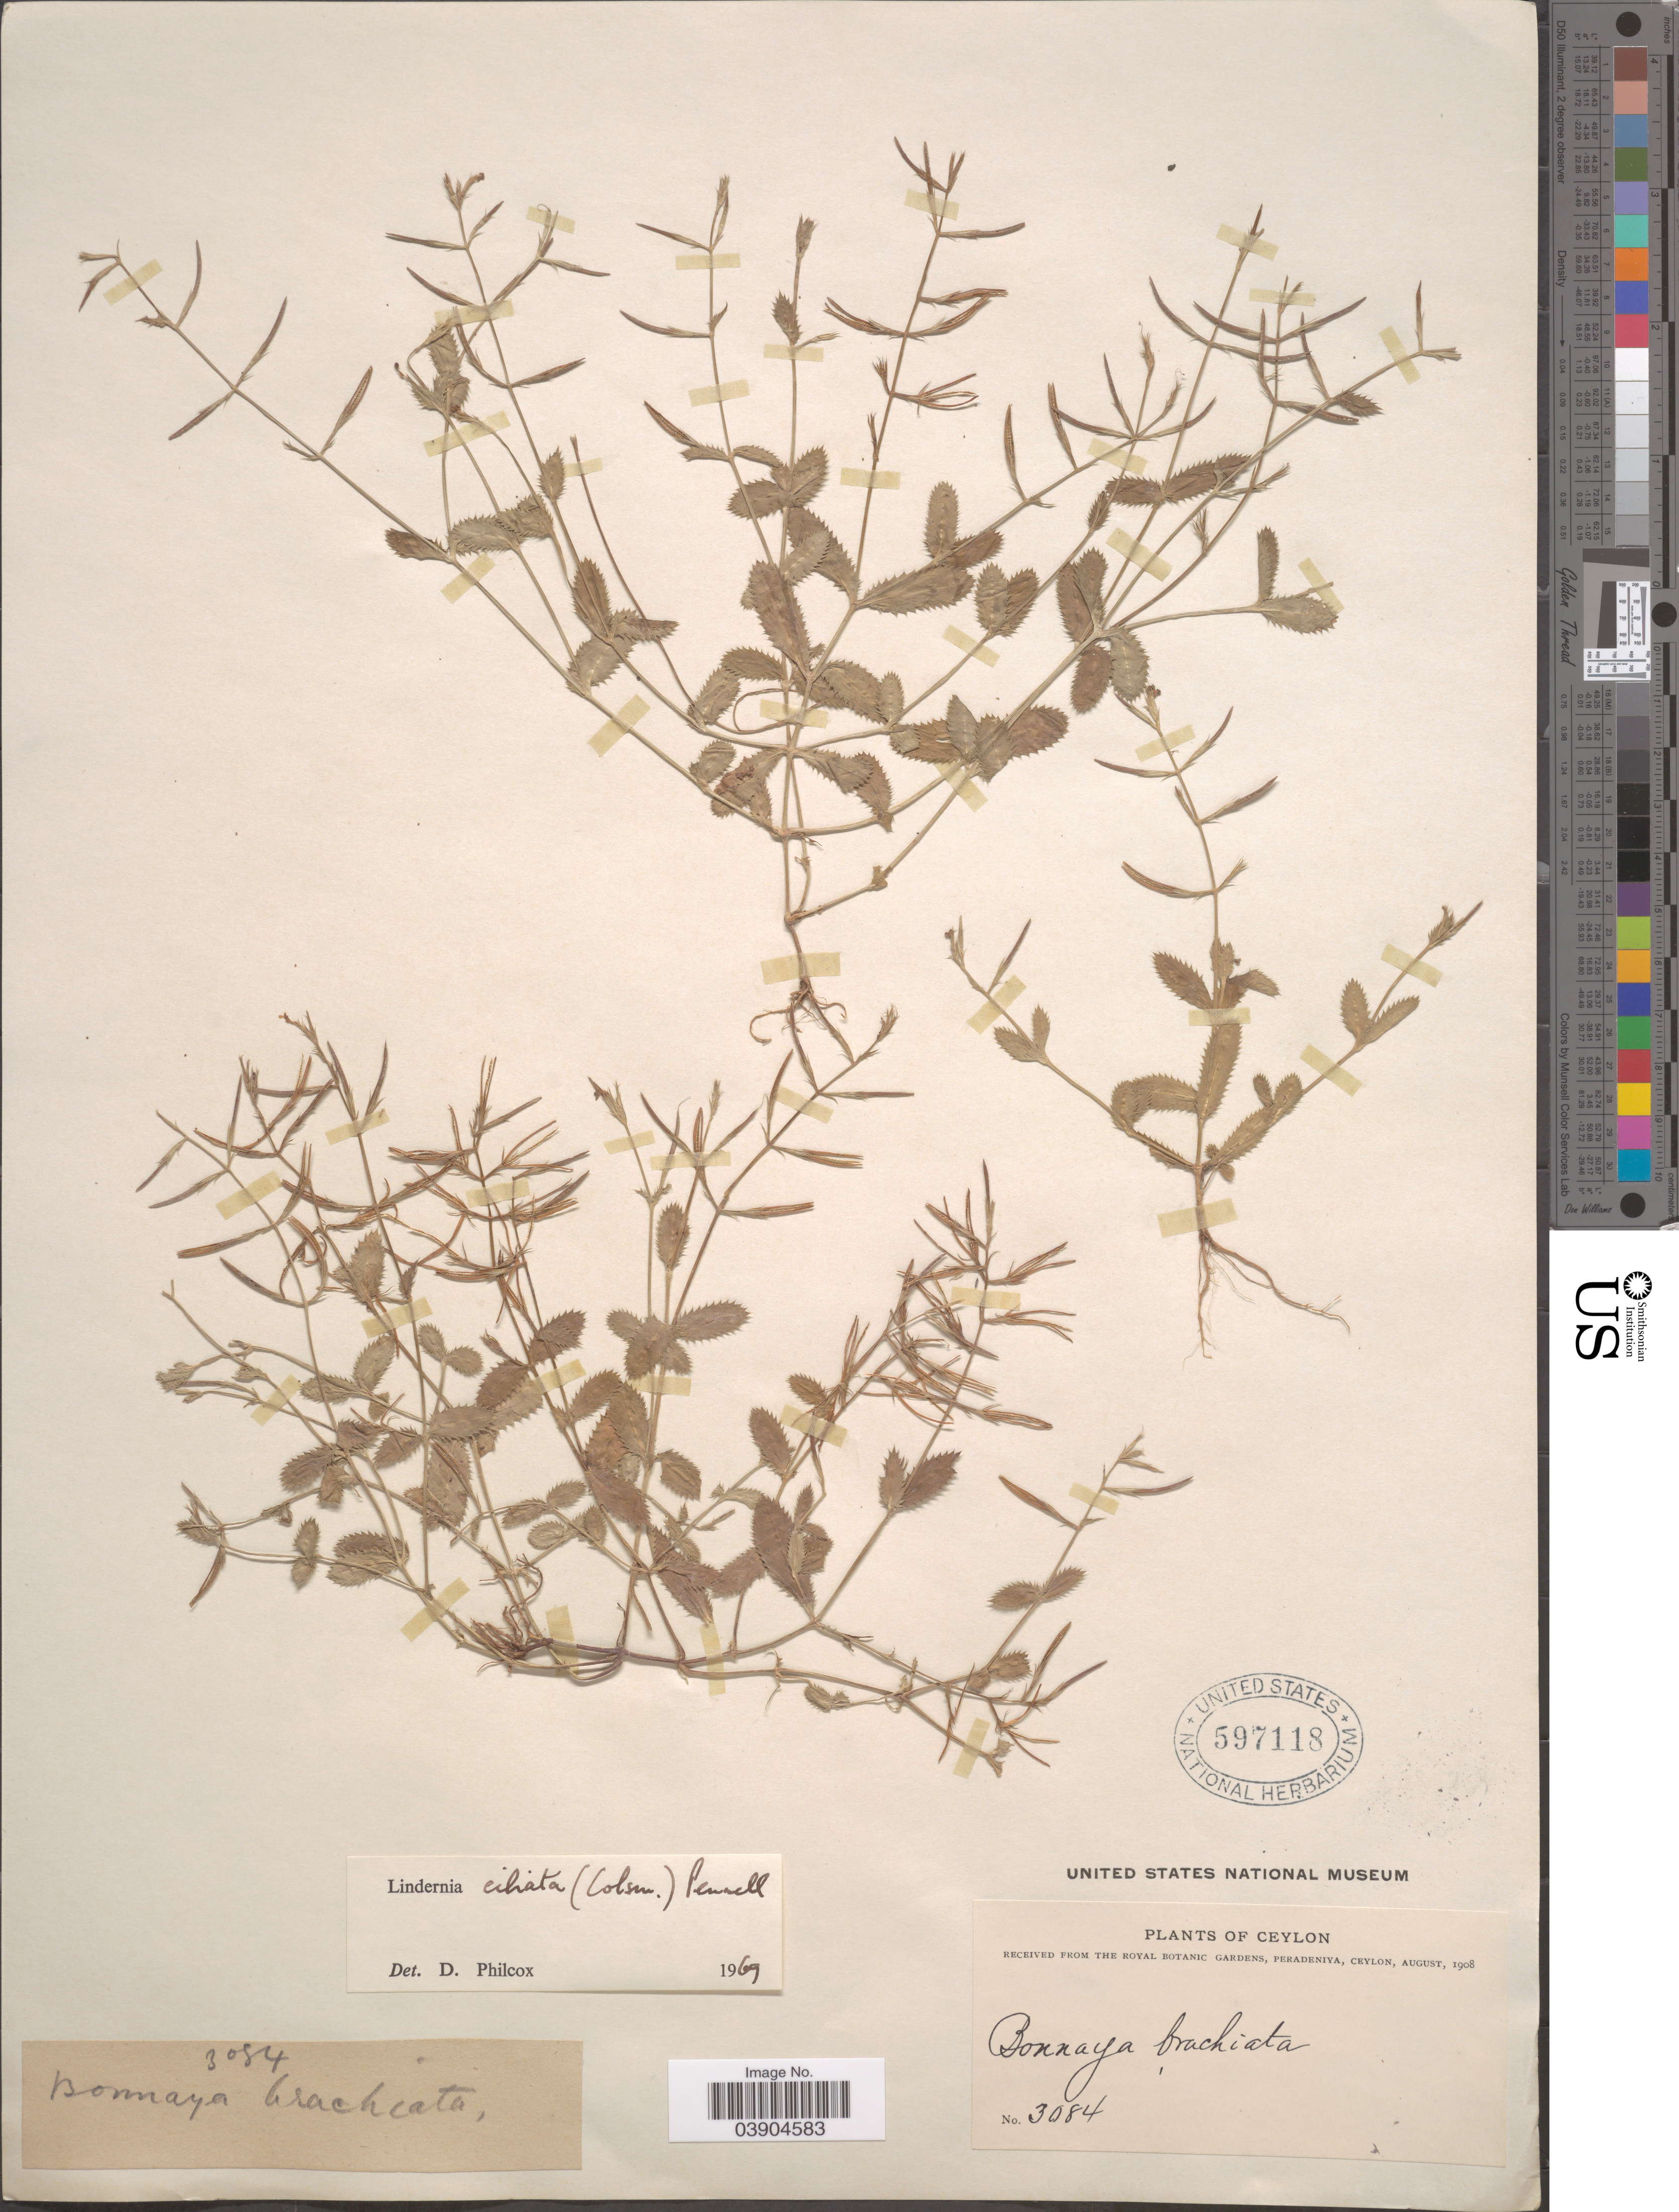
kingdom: Plantae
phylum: Tracheophyta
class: Magnoliopsida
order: Lamiales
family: Linderniaceae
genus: Lindernia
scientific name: Lindernia ciliata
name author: (Colsm.) Pennell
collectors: ex herb. Royal Botanic Gardens, Peradeniya, Ceylon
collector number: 3084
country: Sri Lanka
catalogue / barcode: US 597118